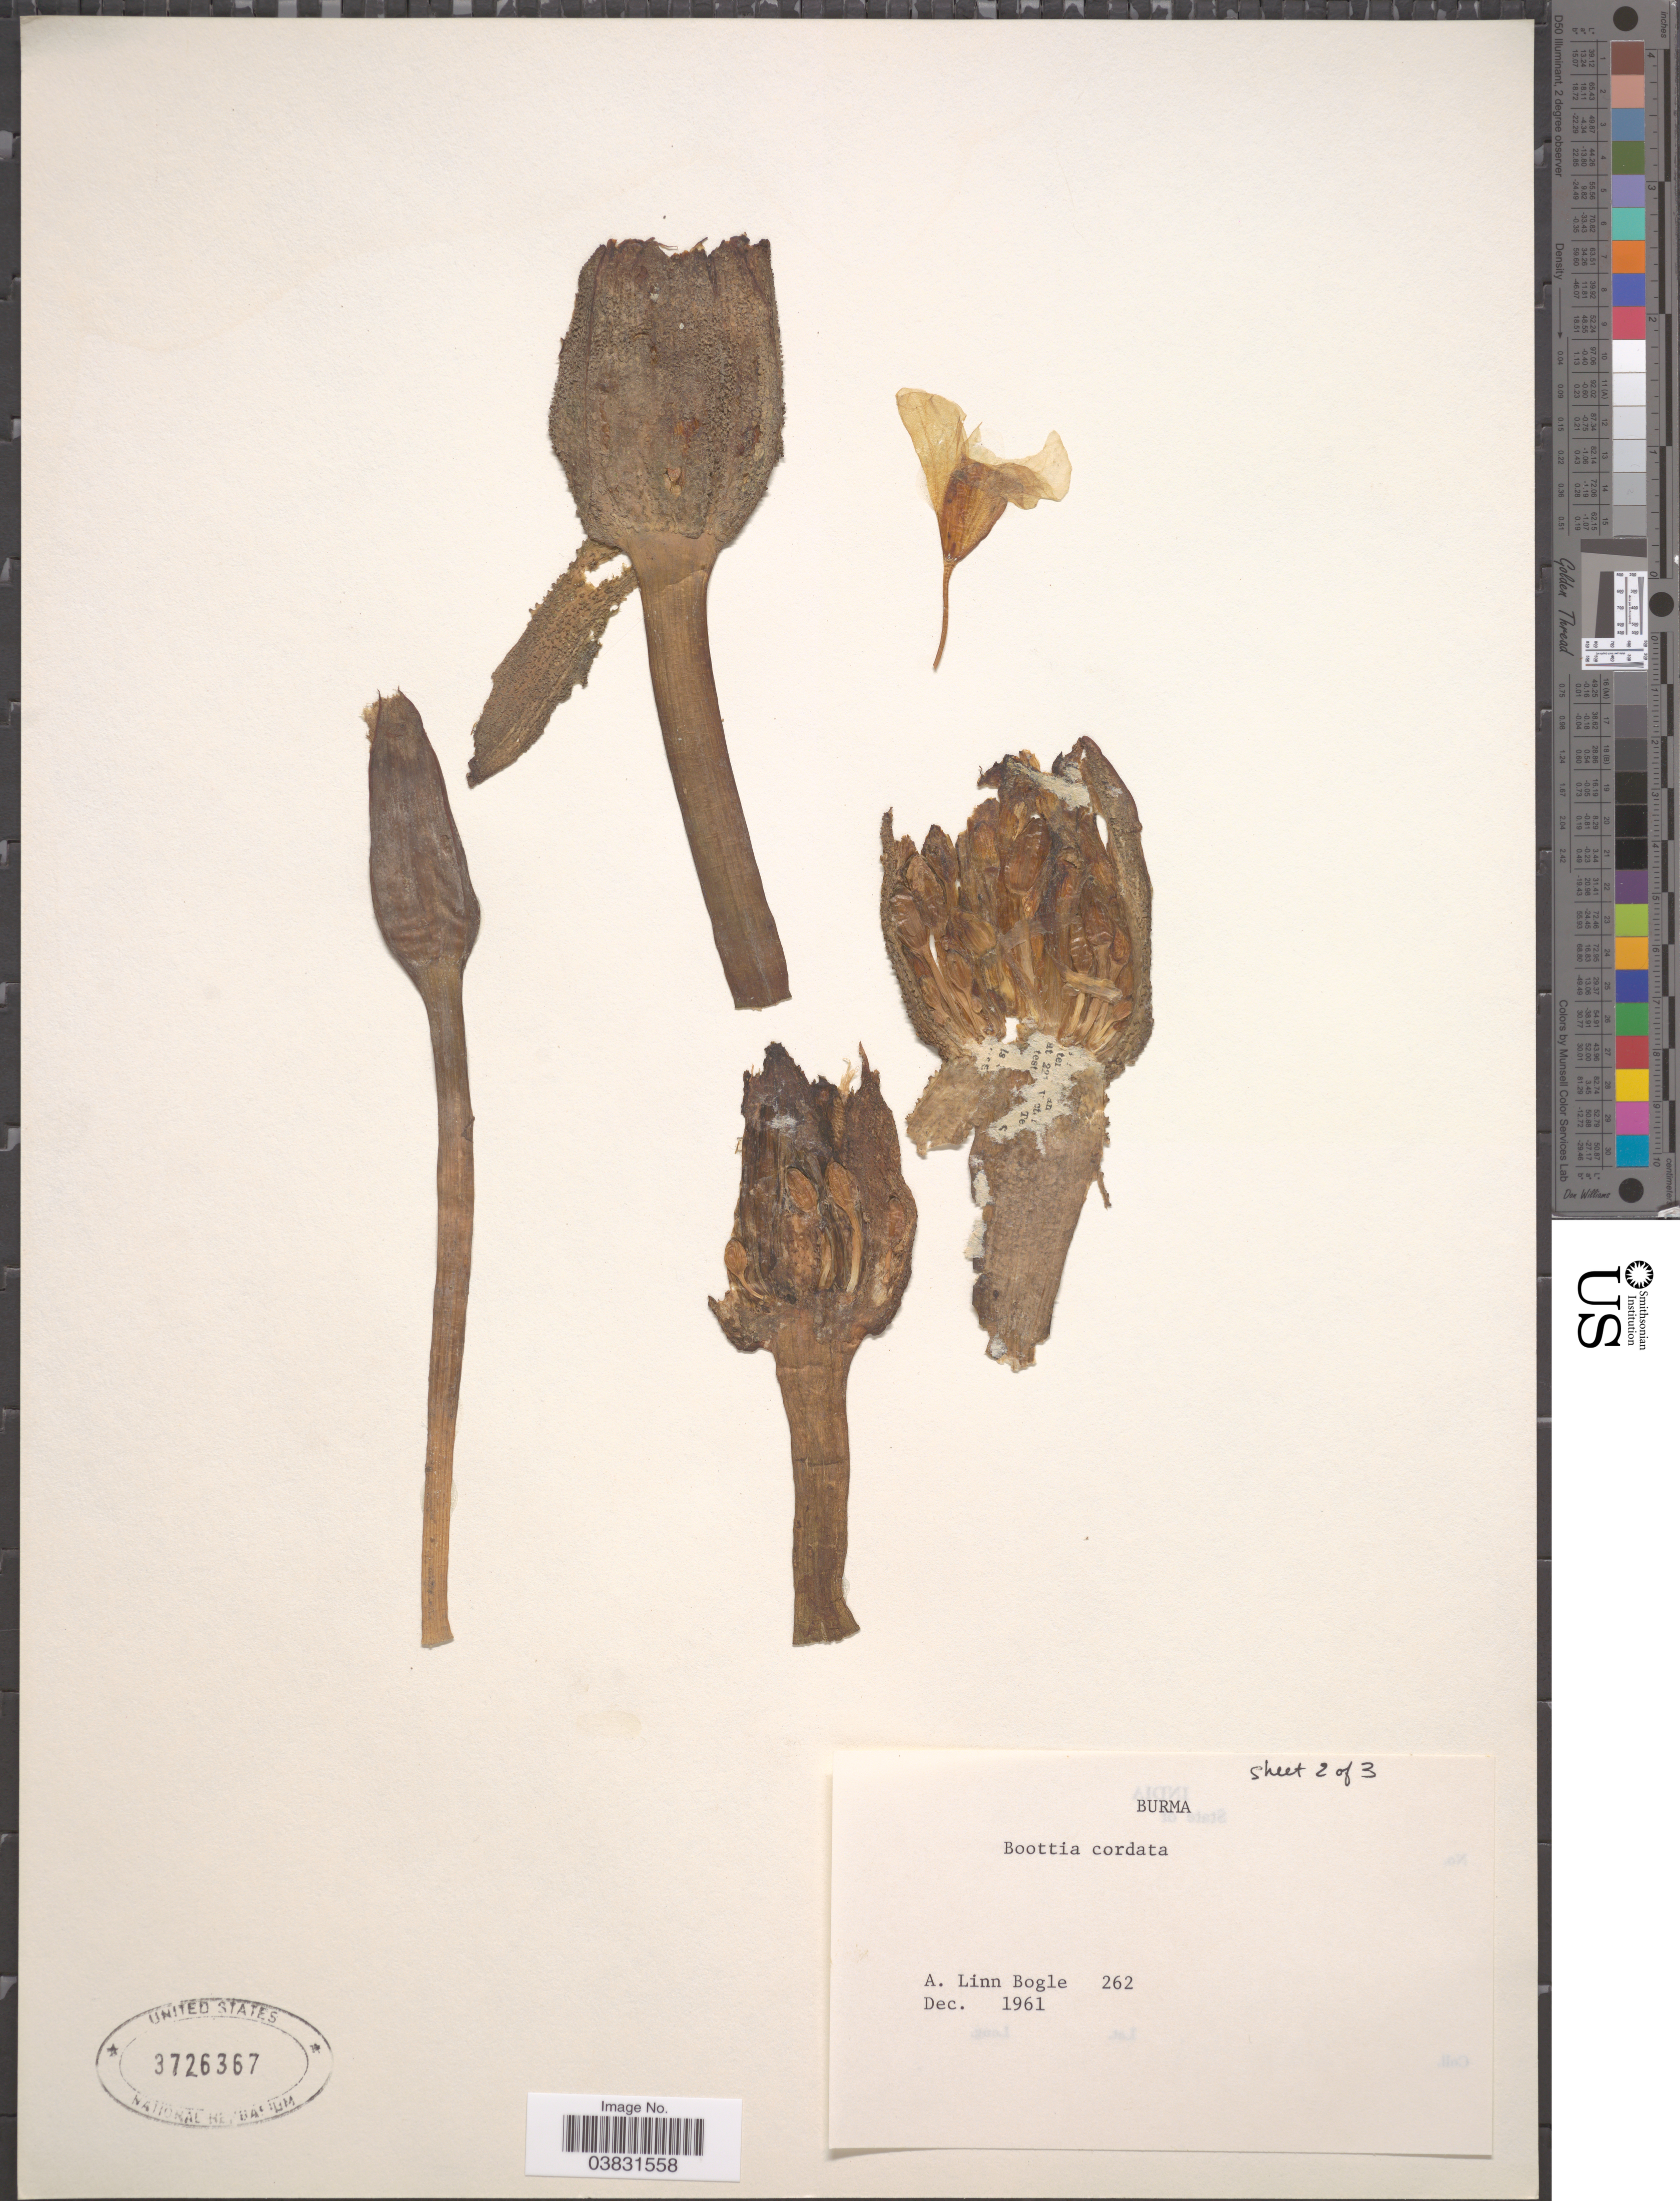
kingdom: Plantae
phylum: Tracheophyta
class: Liliopsida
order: Alismatales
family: Hydrocharitaceae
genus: Ottelia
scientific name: Ottelia cordata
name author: (Wall.) Dandy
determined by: Strong, Mark T.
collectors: Bogle, A.L.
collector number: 262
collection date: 1961-12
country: Myanmar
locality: Burma.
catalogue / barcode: US 3726367